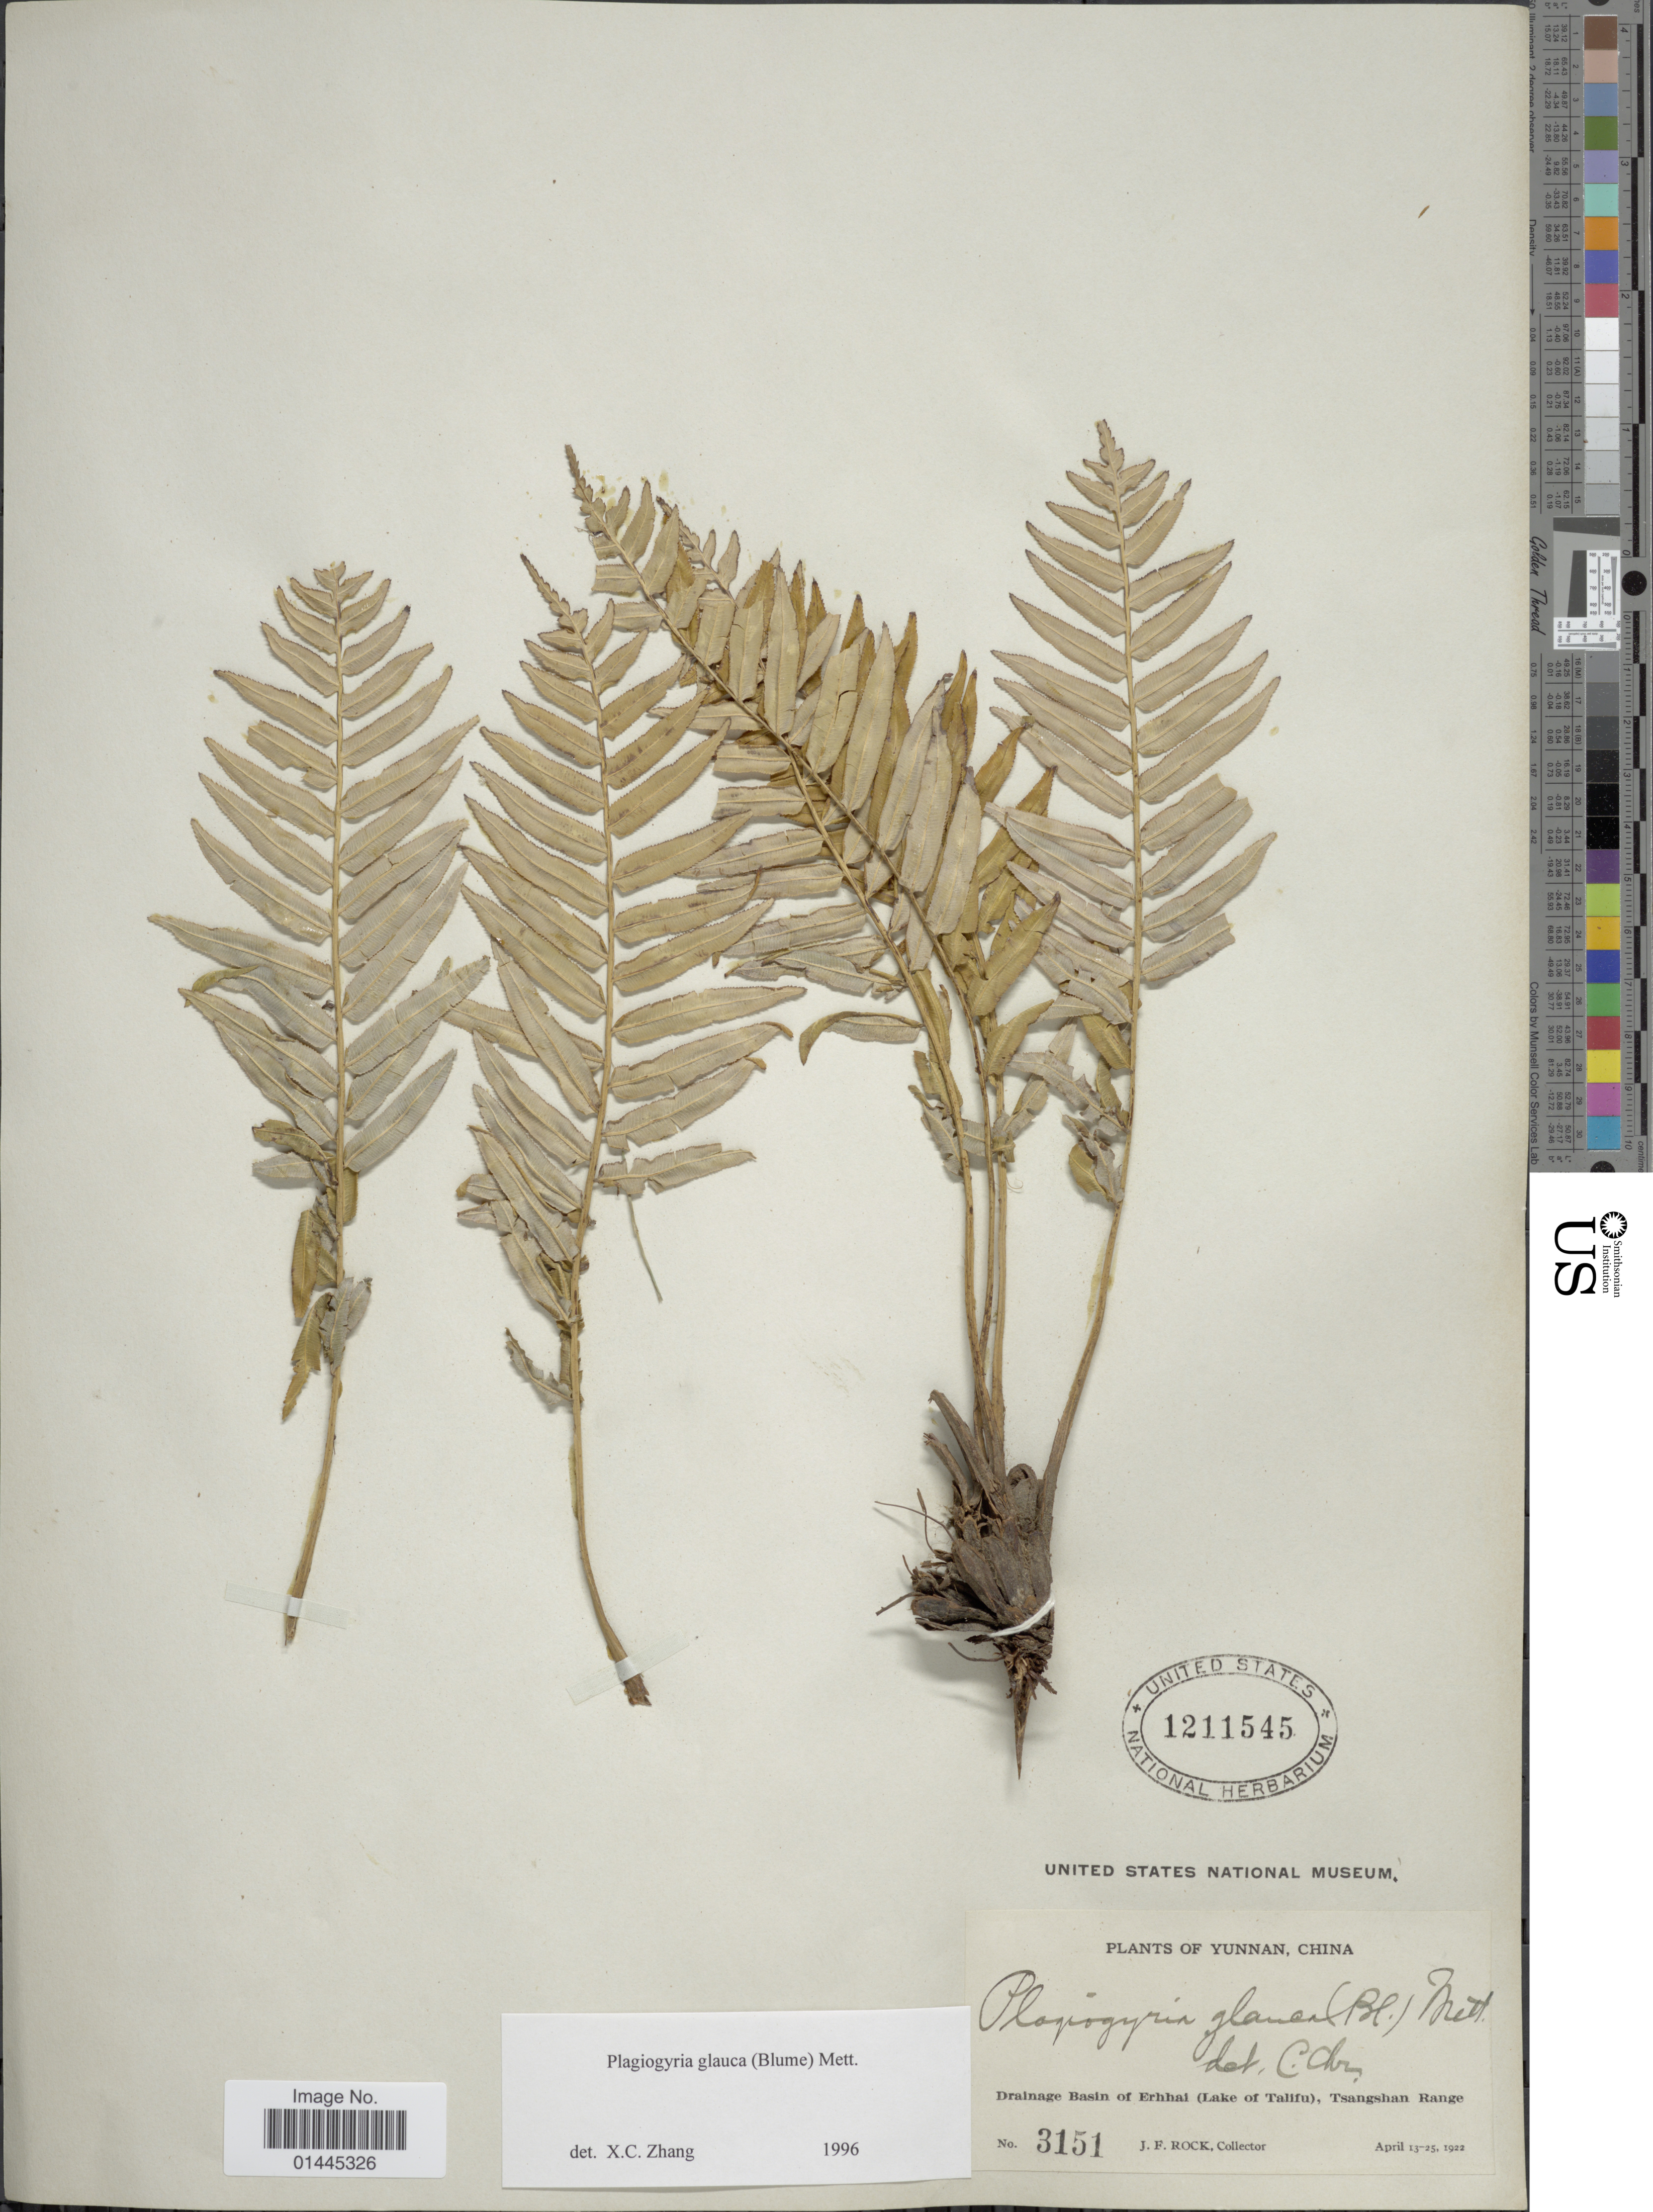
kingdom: Plantae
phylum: Tracheophyta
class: Polypodiopsida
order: Cyatheales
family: Plagiogyriaceae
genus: Plagiogyria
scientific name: Plagiogyria glauca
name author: (Blume) Mett.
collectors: J. F. Rock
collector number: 3151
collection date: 1922-04-13/1922-04-25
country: China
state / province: Yunnan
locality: Drainage Basin Erhal (Lake of Talifu), Tsangshan Range.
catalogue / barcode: US 1211545